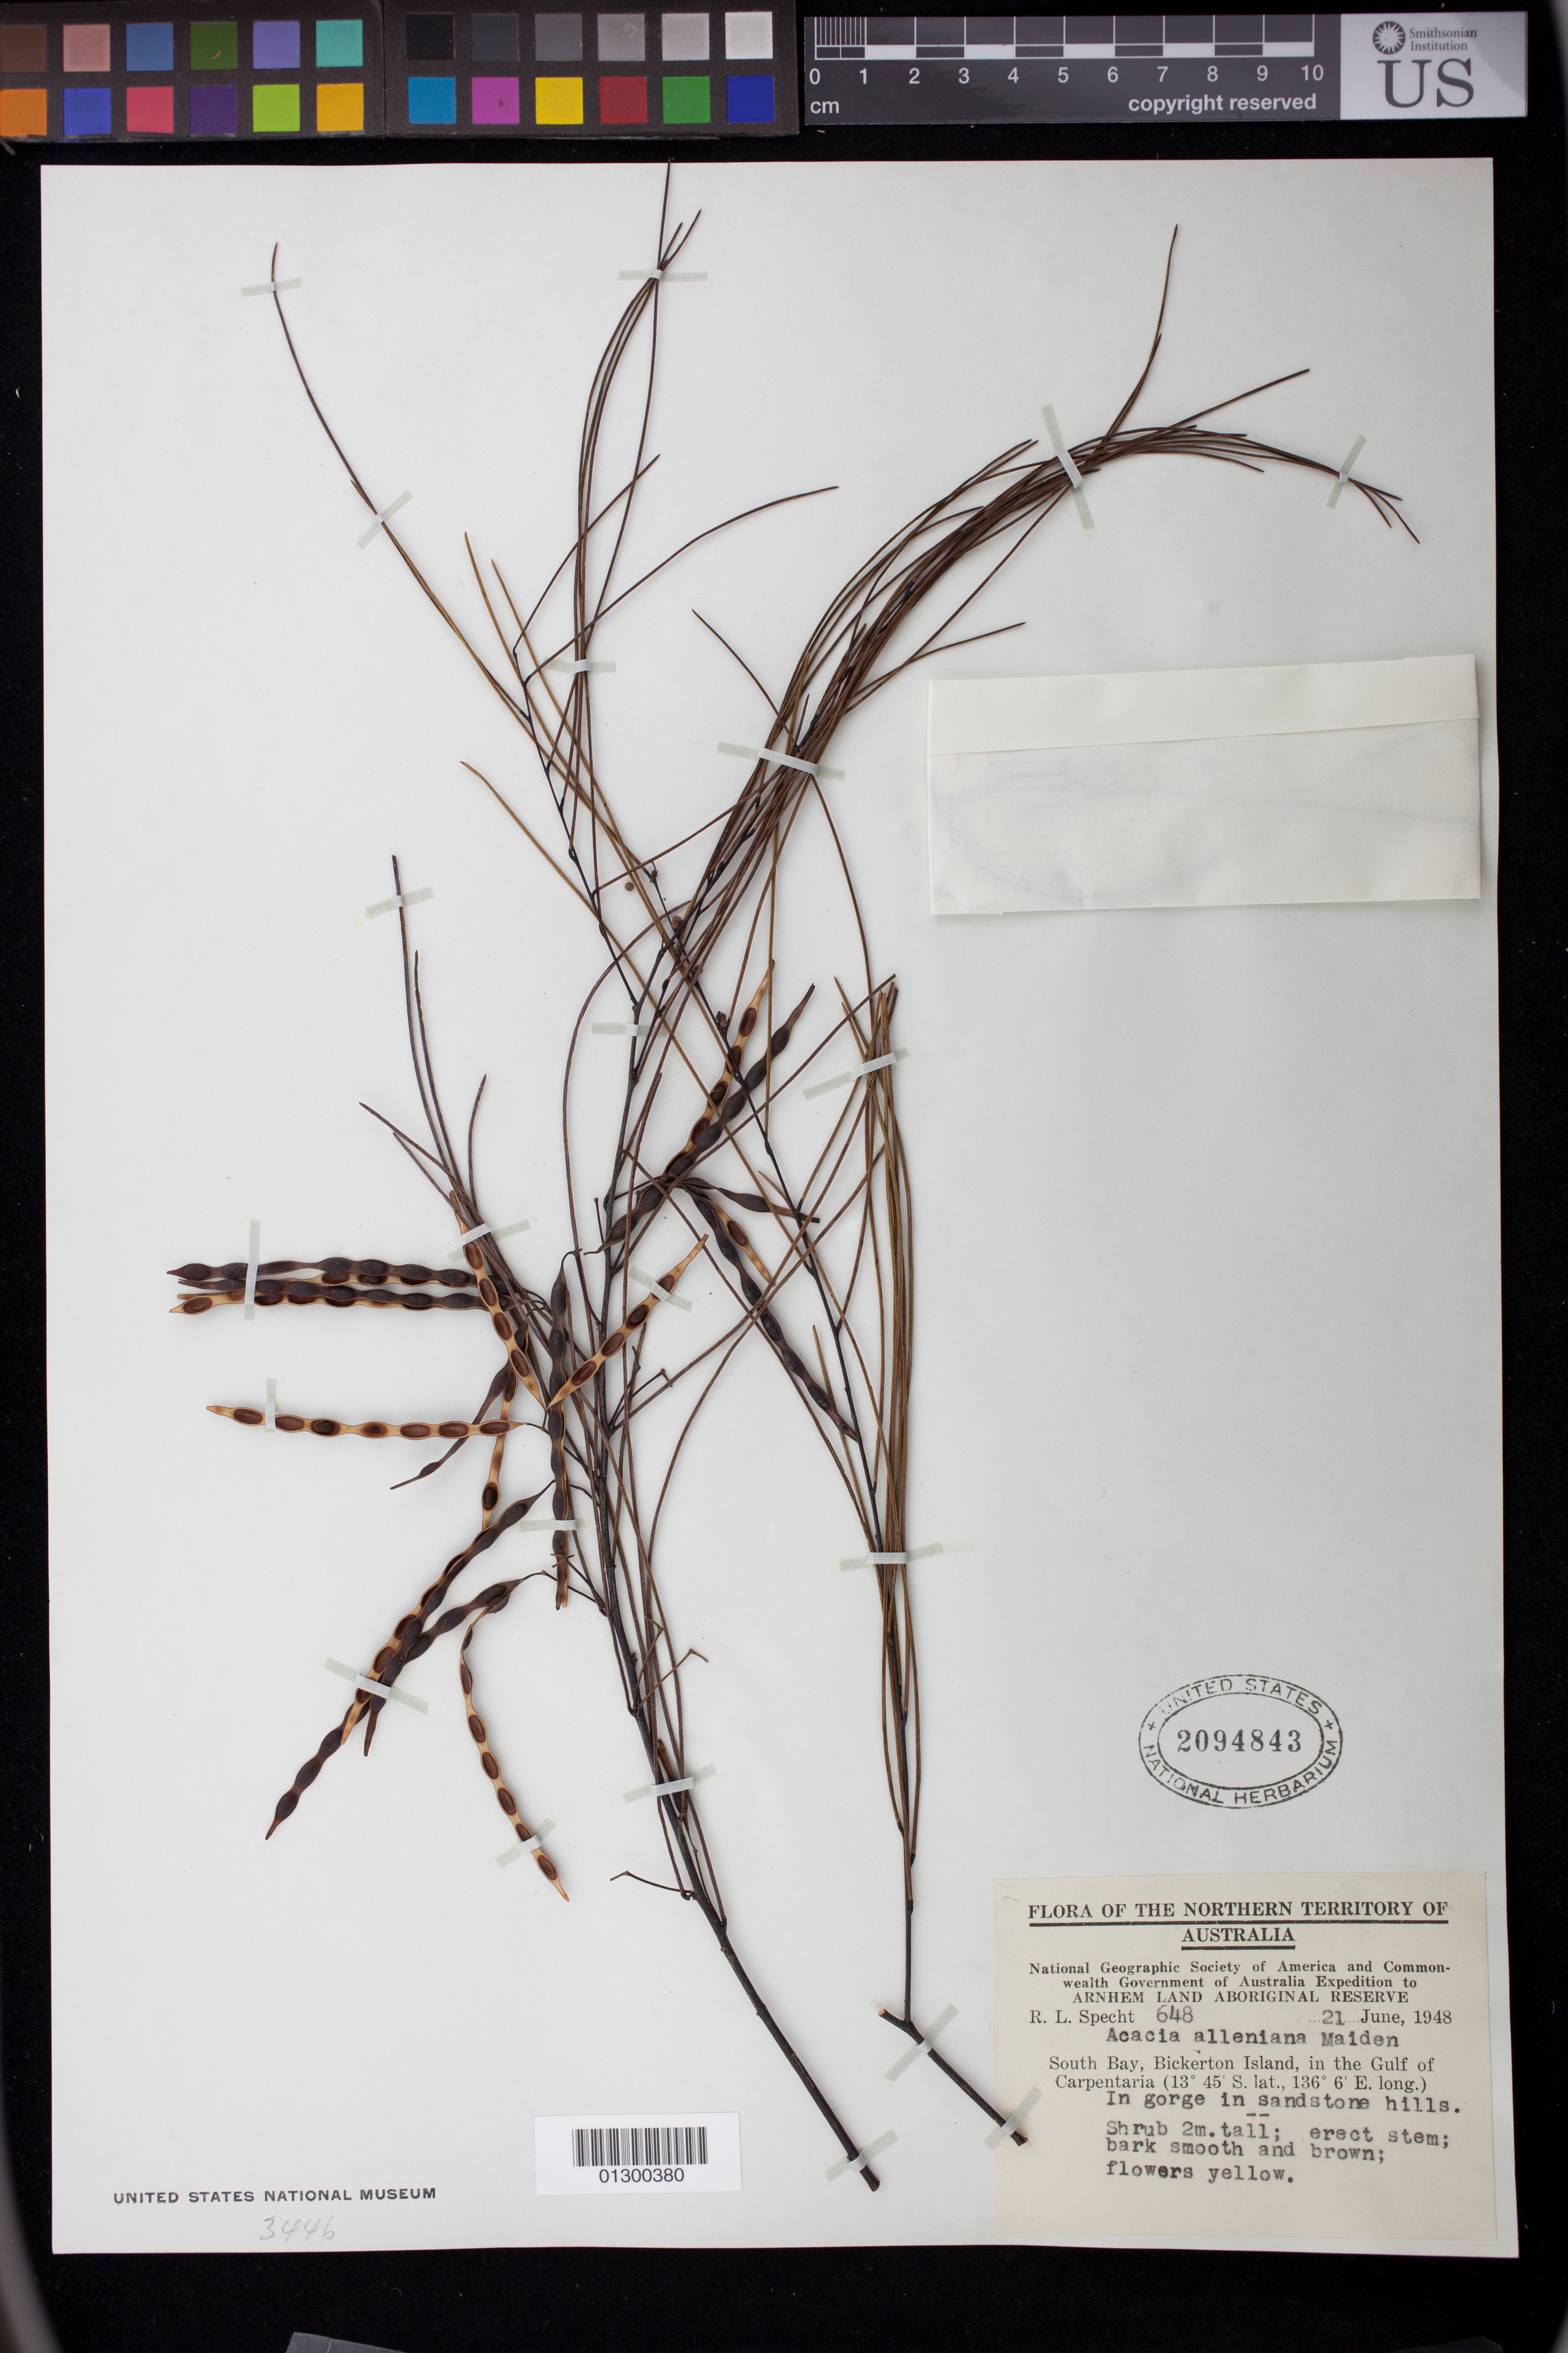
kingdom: Plantae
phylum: Tracheophyta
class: Magnoliopsida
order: Fabales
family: Fabaceae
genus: Acacia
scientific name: Acacia alleniana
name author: Maiden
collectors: R. L. Specht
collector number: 648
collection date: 1948-06-21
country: Australia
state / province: Northern Territory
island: Bickerton Island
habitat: In gorge in sandstone hills.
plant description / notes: Shrub 2 m. tall; erect stem; bark smooth and brown; flowers yellow.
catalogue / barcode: US 2094843